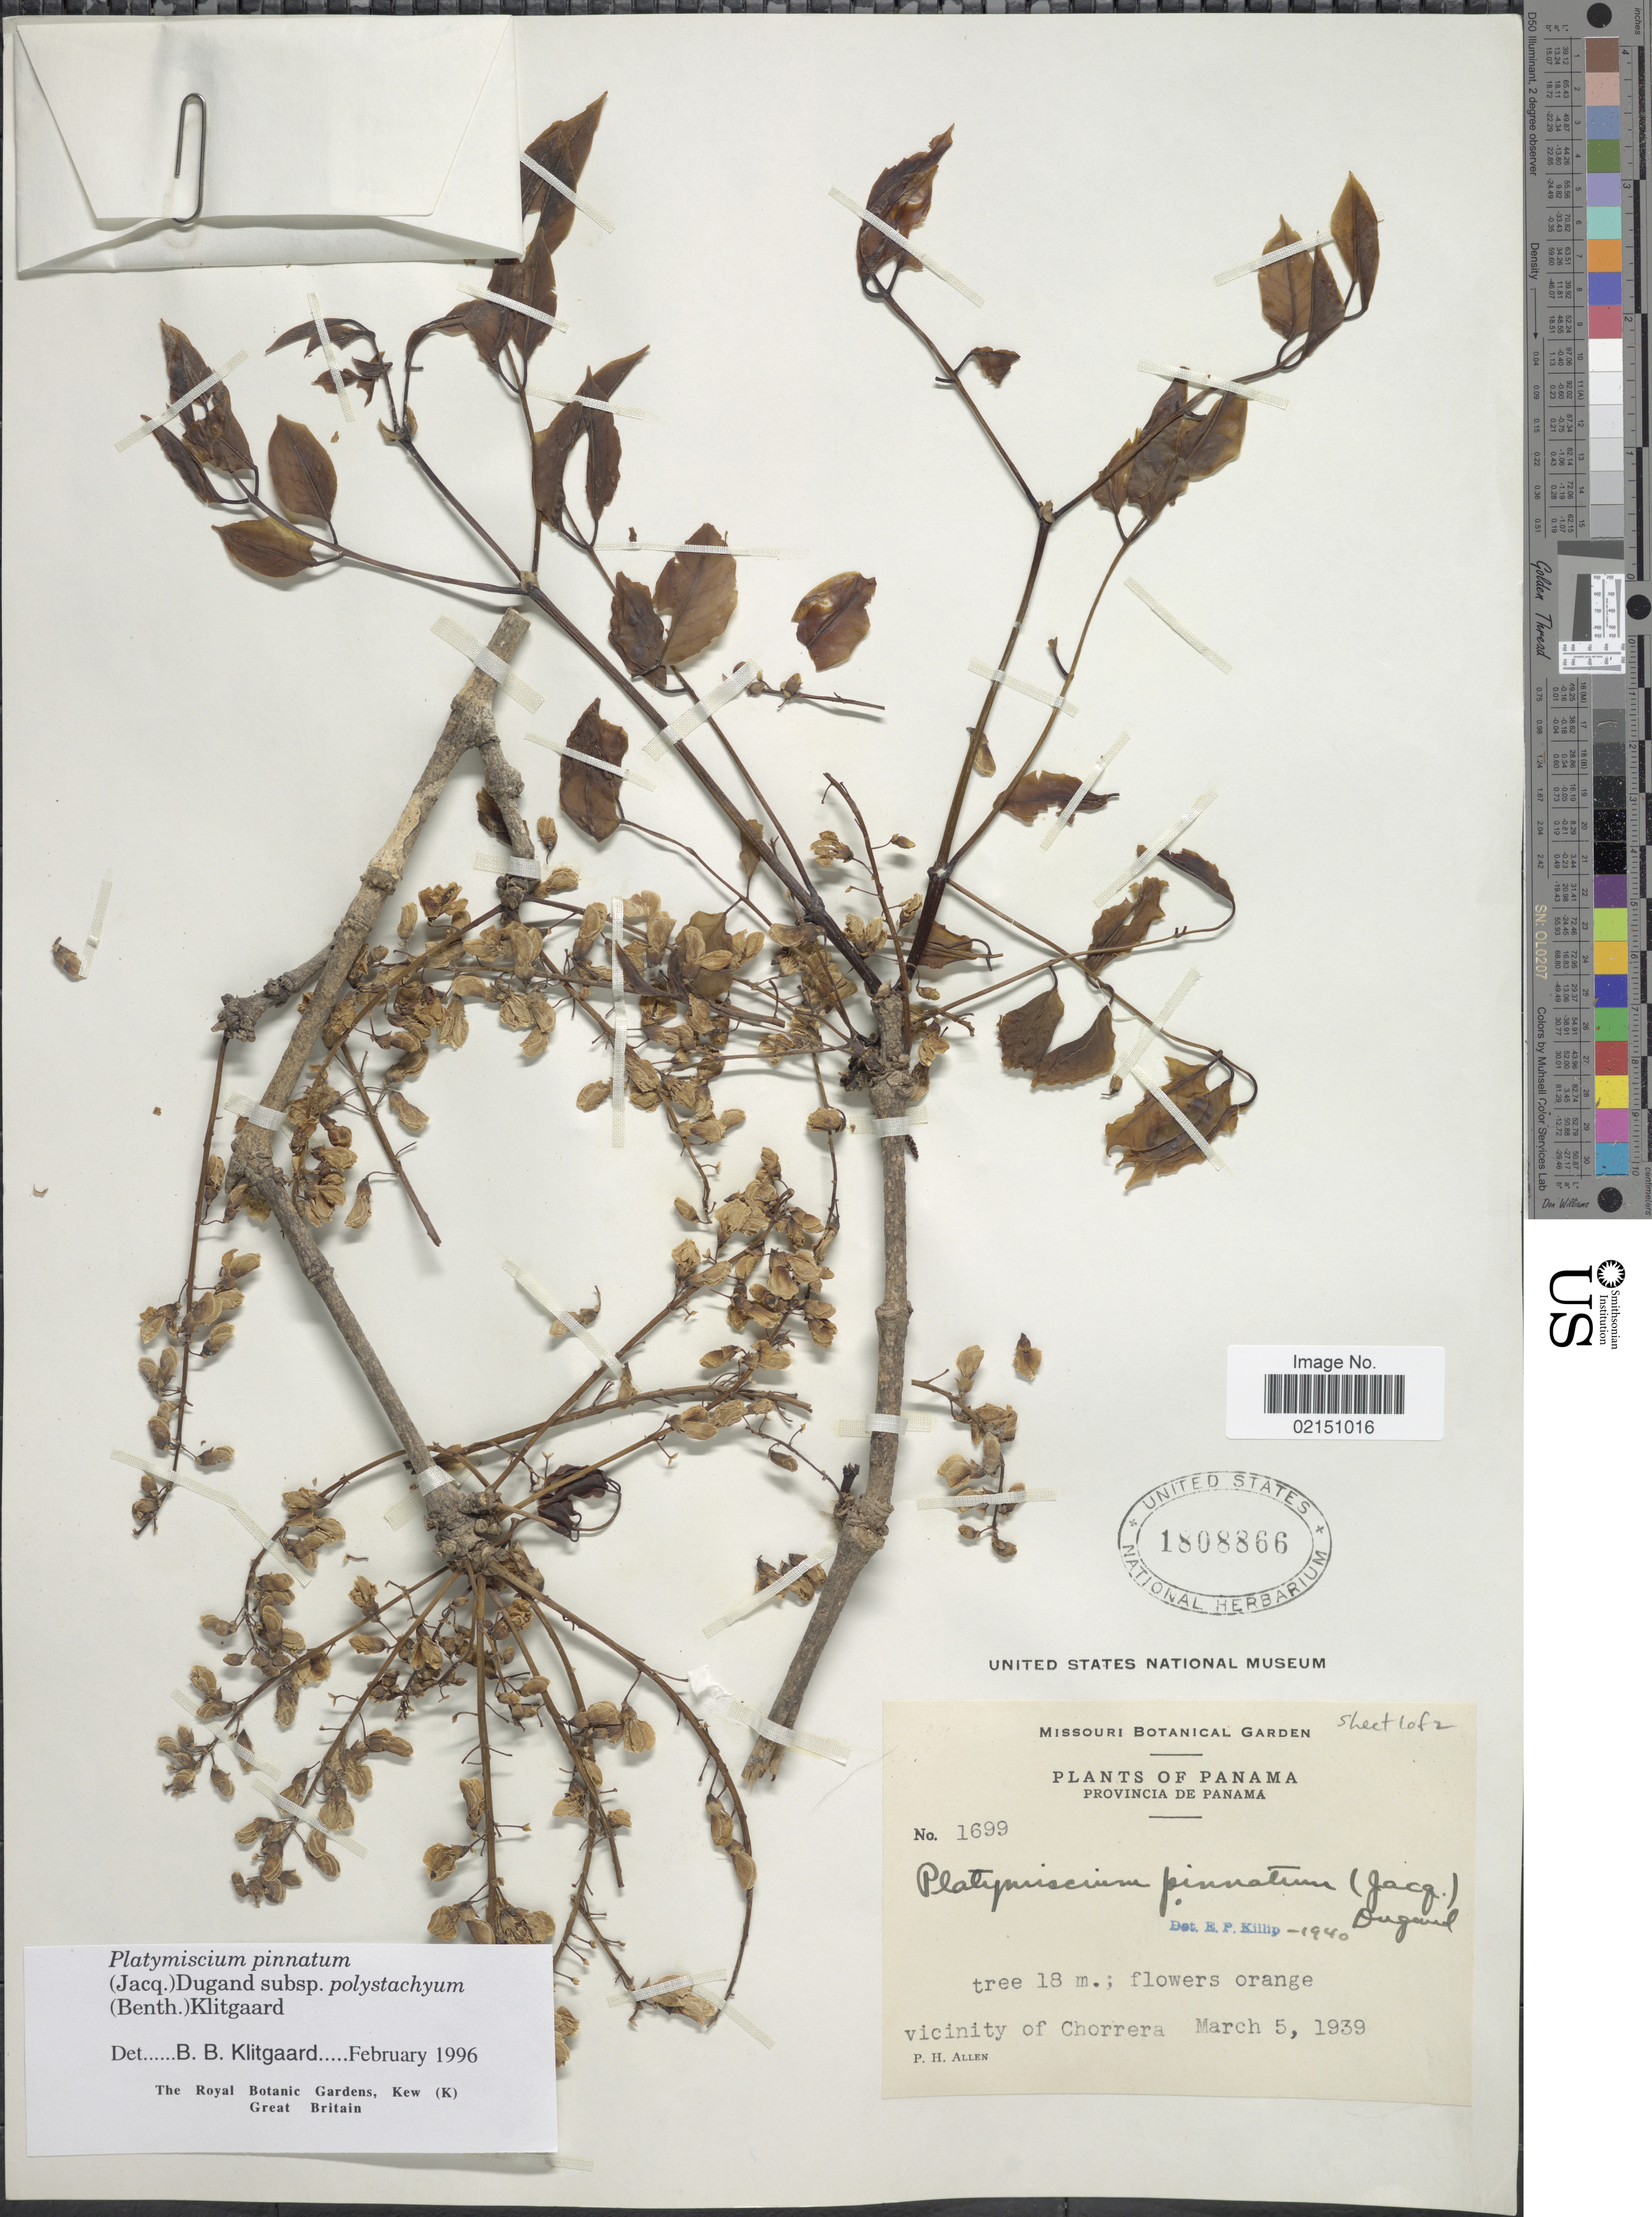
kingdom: Plantae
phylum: Tracheophyta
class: Magnoliopsida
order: Fabales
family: Fabaceae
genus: Platymiscium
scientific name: Platymiscium pinnatum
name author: (Jacq.) Dugand G.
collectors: P. H. Allen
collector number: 1699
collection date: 1939-03-05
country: Panama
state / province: Panamá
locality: Provincia de Panama, vicinity of Chorrera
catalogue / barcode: US 1808866